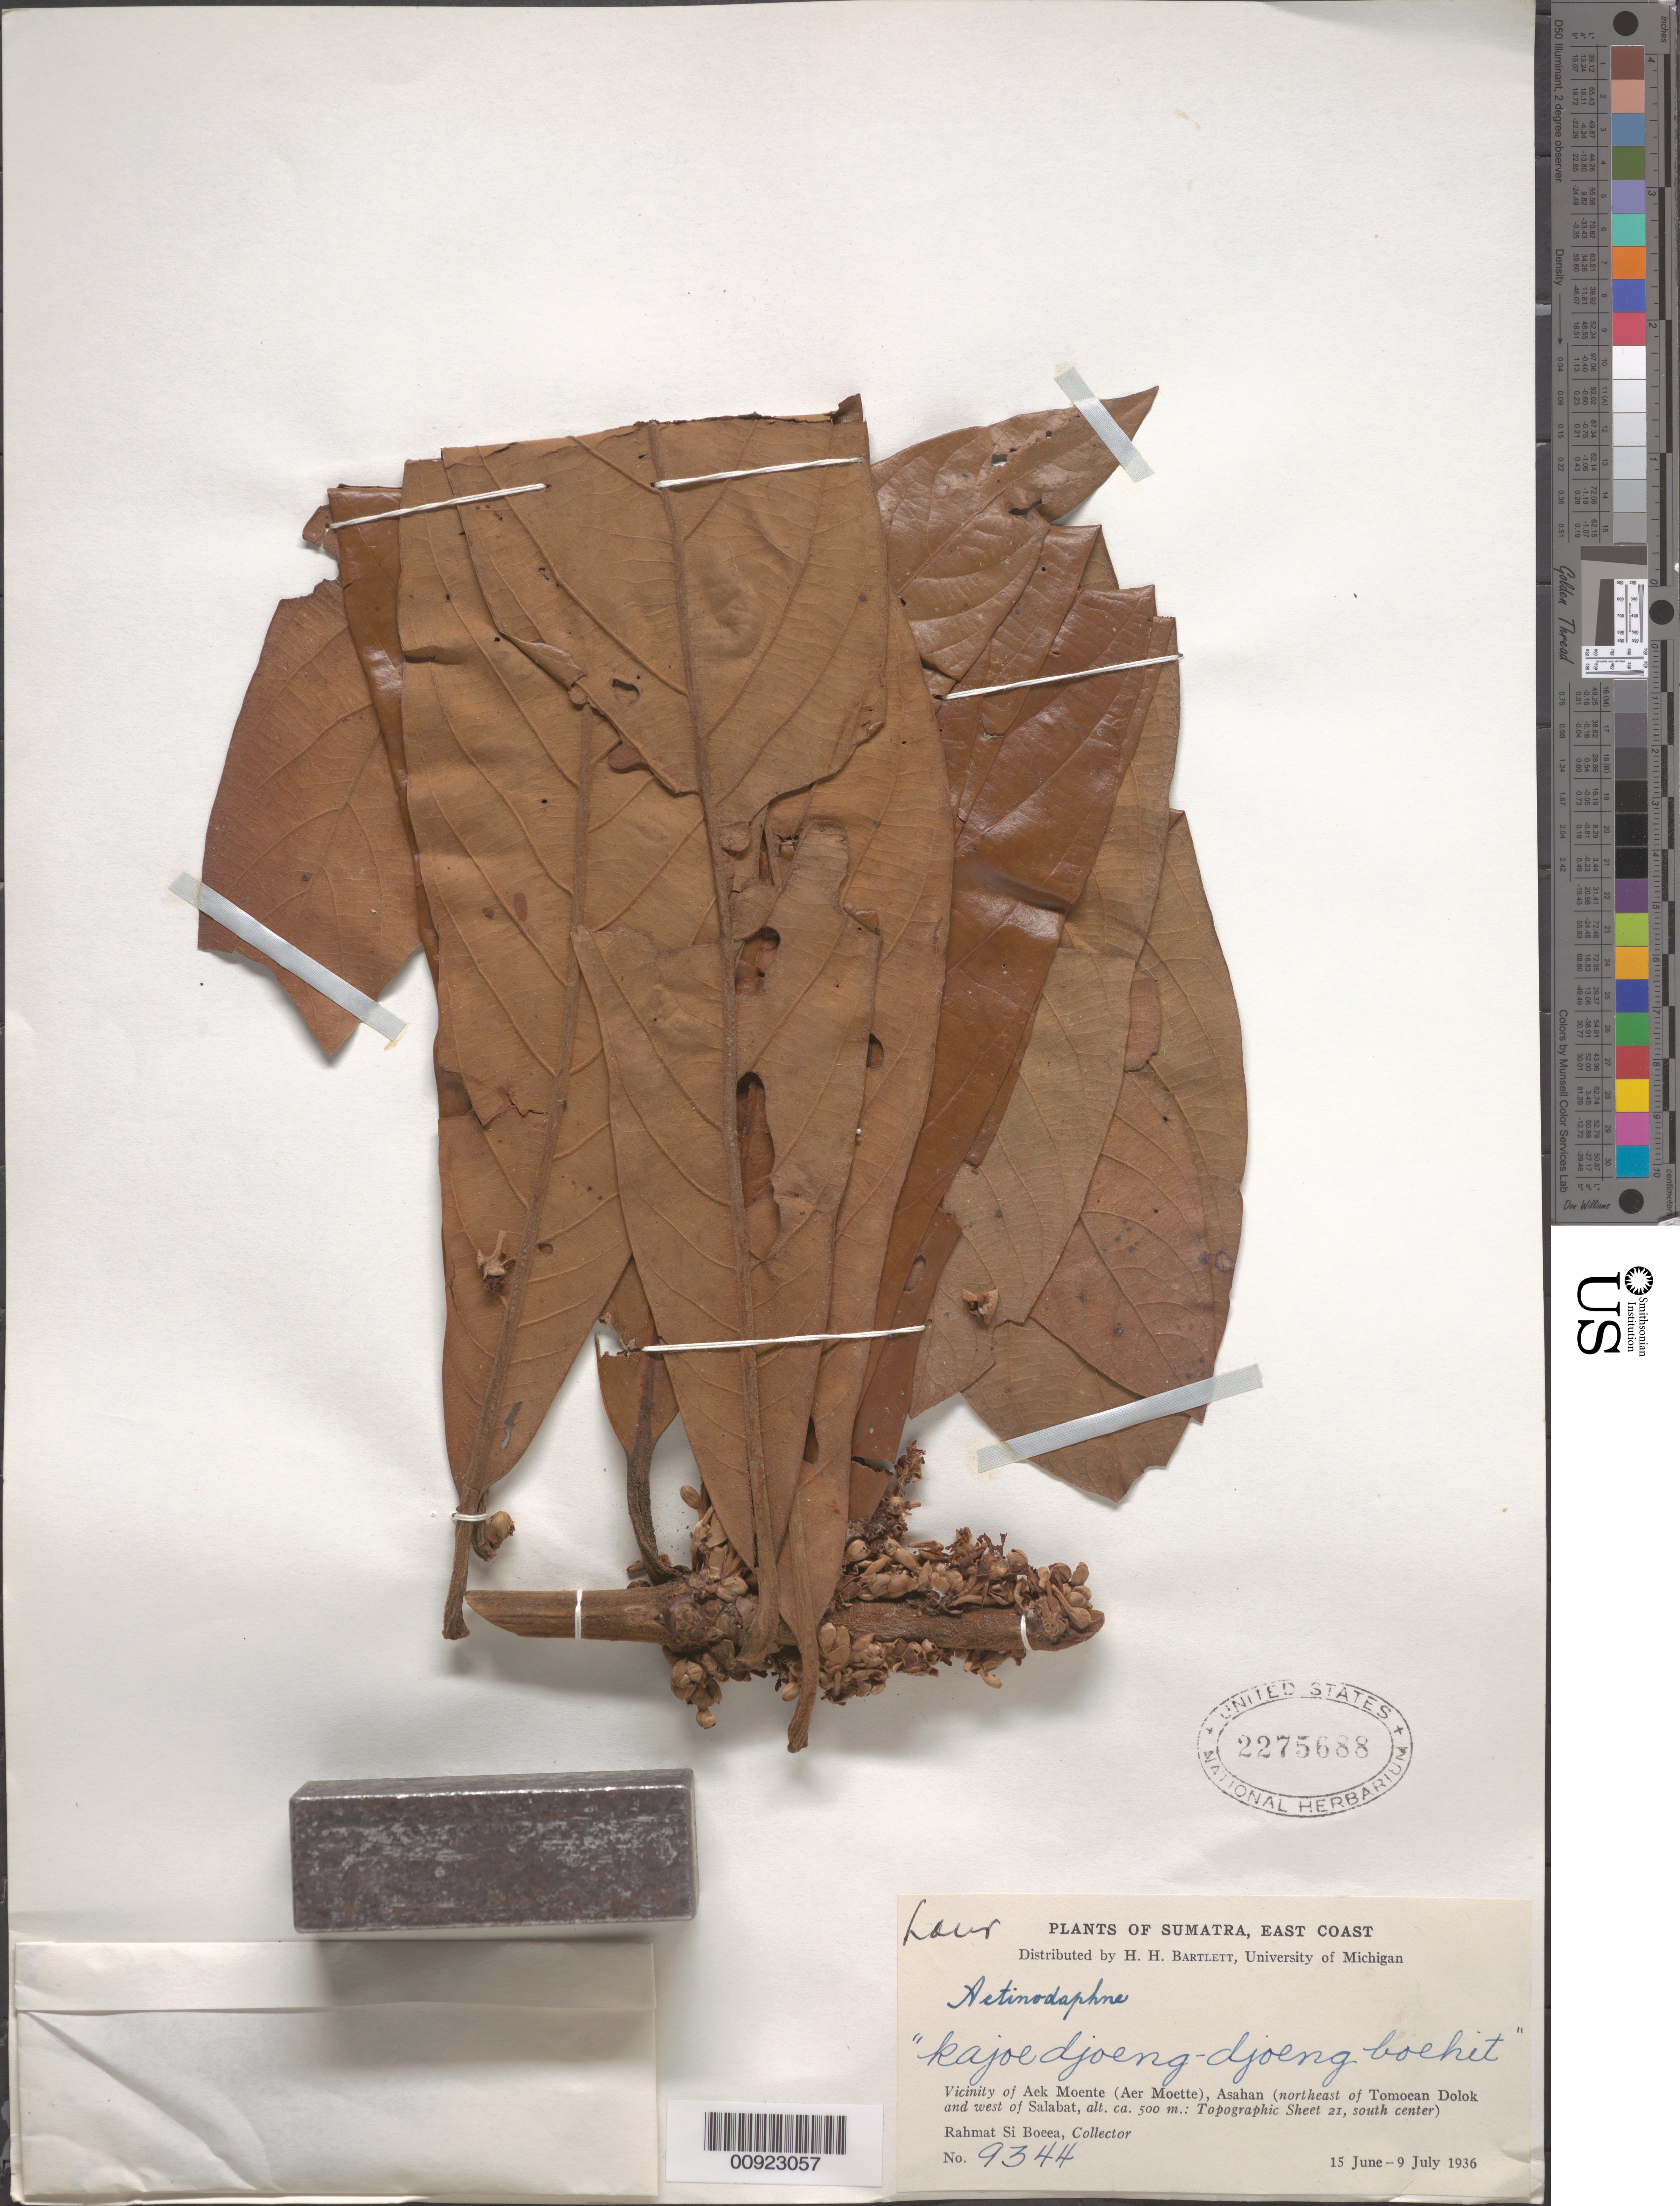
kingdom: Plantae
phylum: Tracheophyta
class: Magnoliopsida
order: Laurales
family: Lauraceae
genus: Actinodaphne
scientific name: Actinodaphne sp.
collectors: Rahmat Si Boeea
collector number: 9344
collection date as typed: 15 Jun 1936 to 06 Jul 1936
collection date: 1936-06-15/1936-07-06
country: Indonesia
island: Sumatra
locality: East coast; vicinity of Aek Moenate (Aer Moette), Asahan (northeast of Tomoean Dolok and west of Salabat)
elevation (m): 500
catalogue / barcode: US 2275688